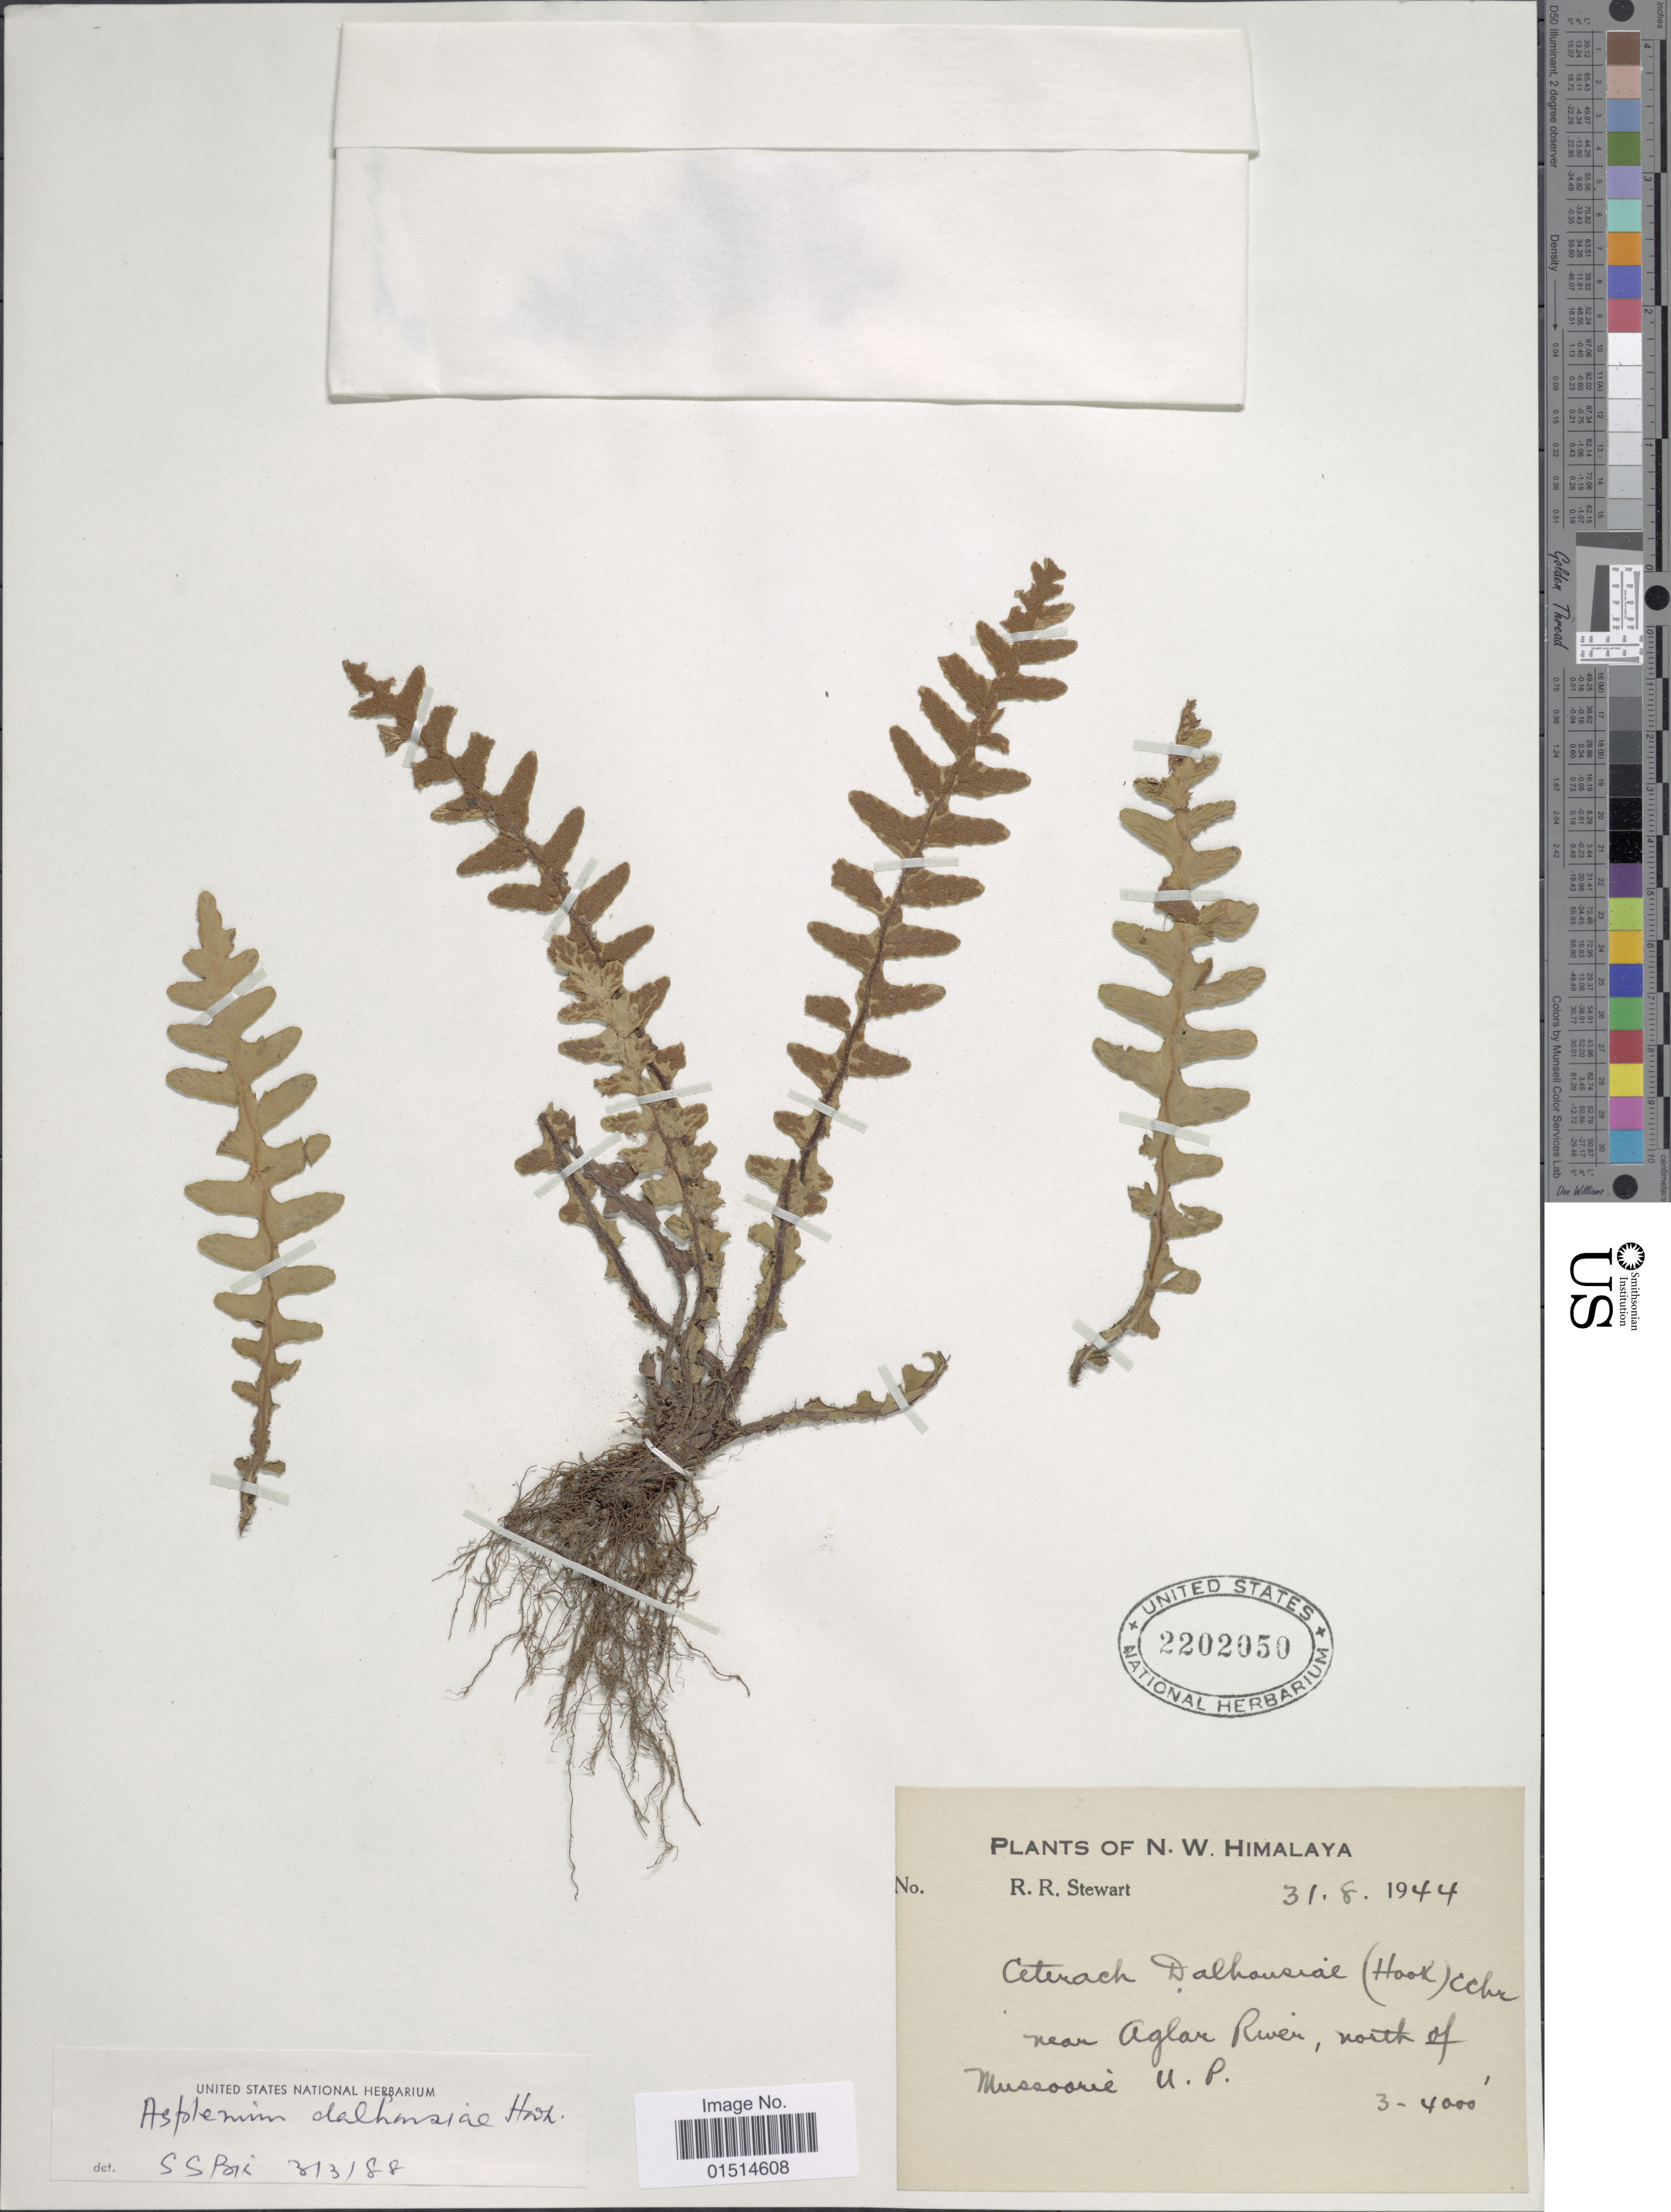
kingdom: Plantae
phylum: Tracheophyta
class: Polypodiopsida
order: Polypodiales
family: Aspleniaceae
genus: Asplenium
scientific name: Asplenium dalhousiae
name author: Hook.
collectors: R. R. Stewart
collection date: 1944-08-31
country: India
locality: N. W. Himalaya, near Aglar River, north of Mussoorie, U. P.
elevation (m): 914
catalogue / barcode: US 2202050